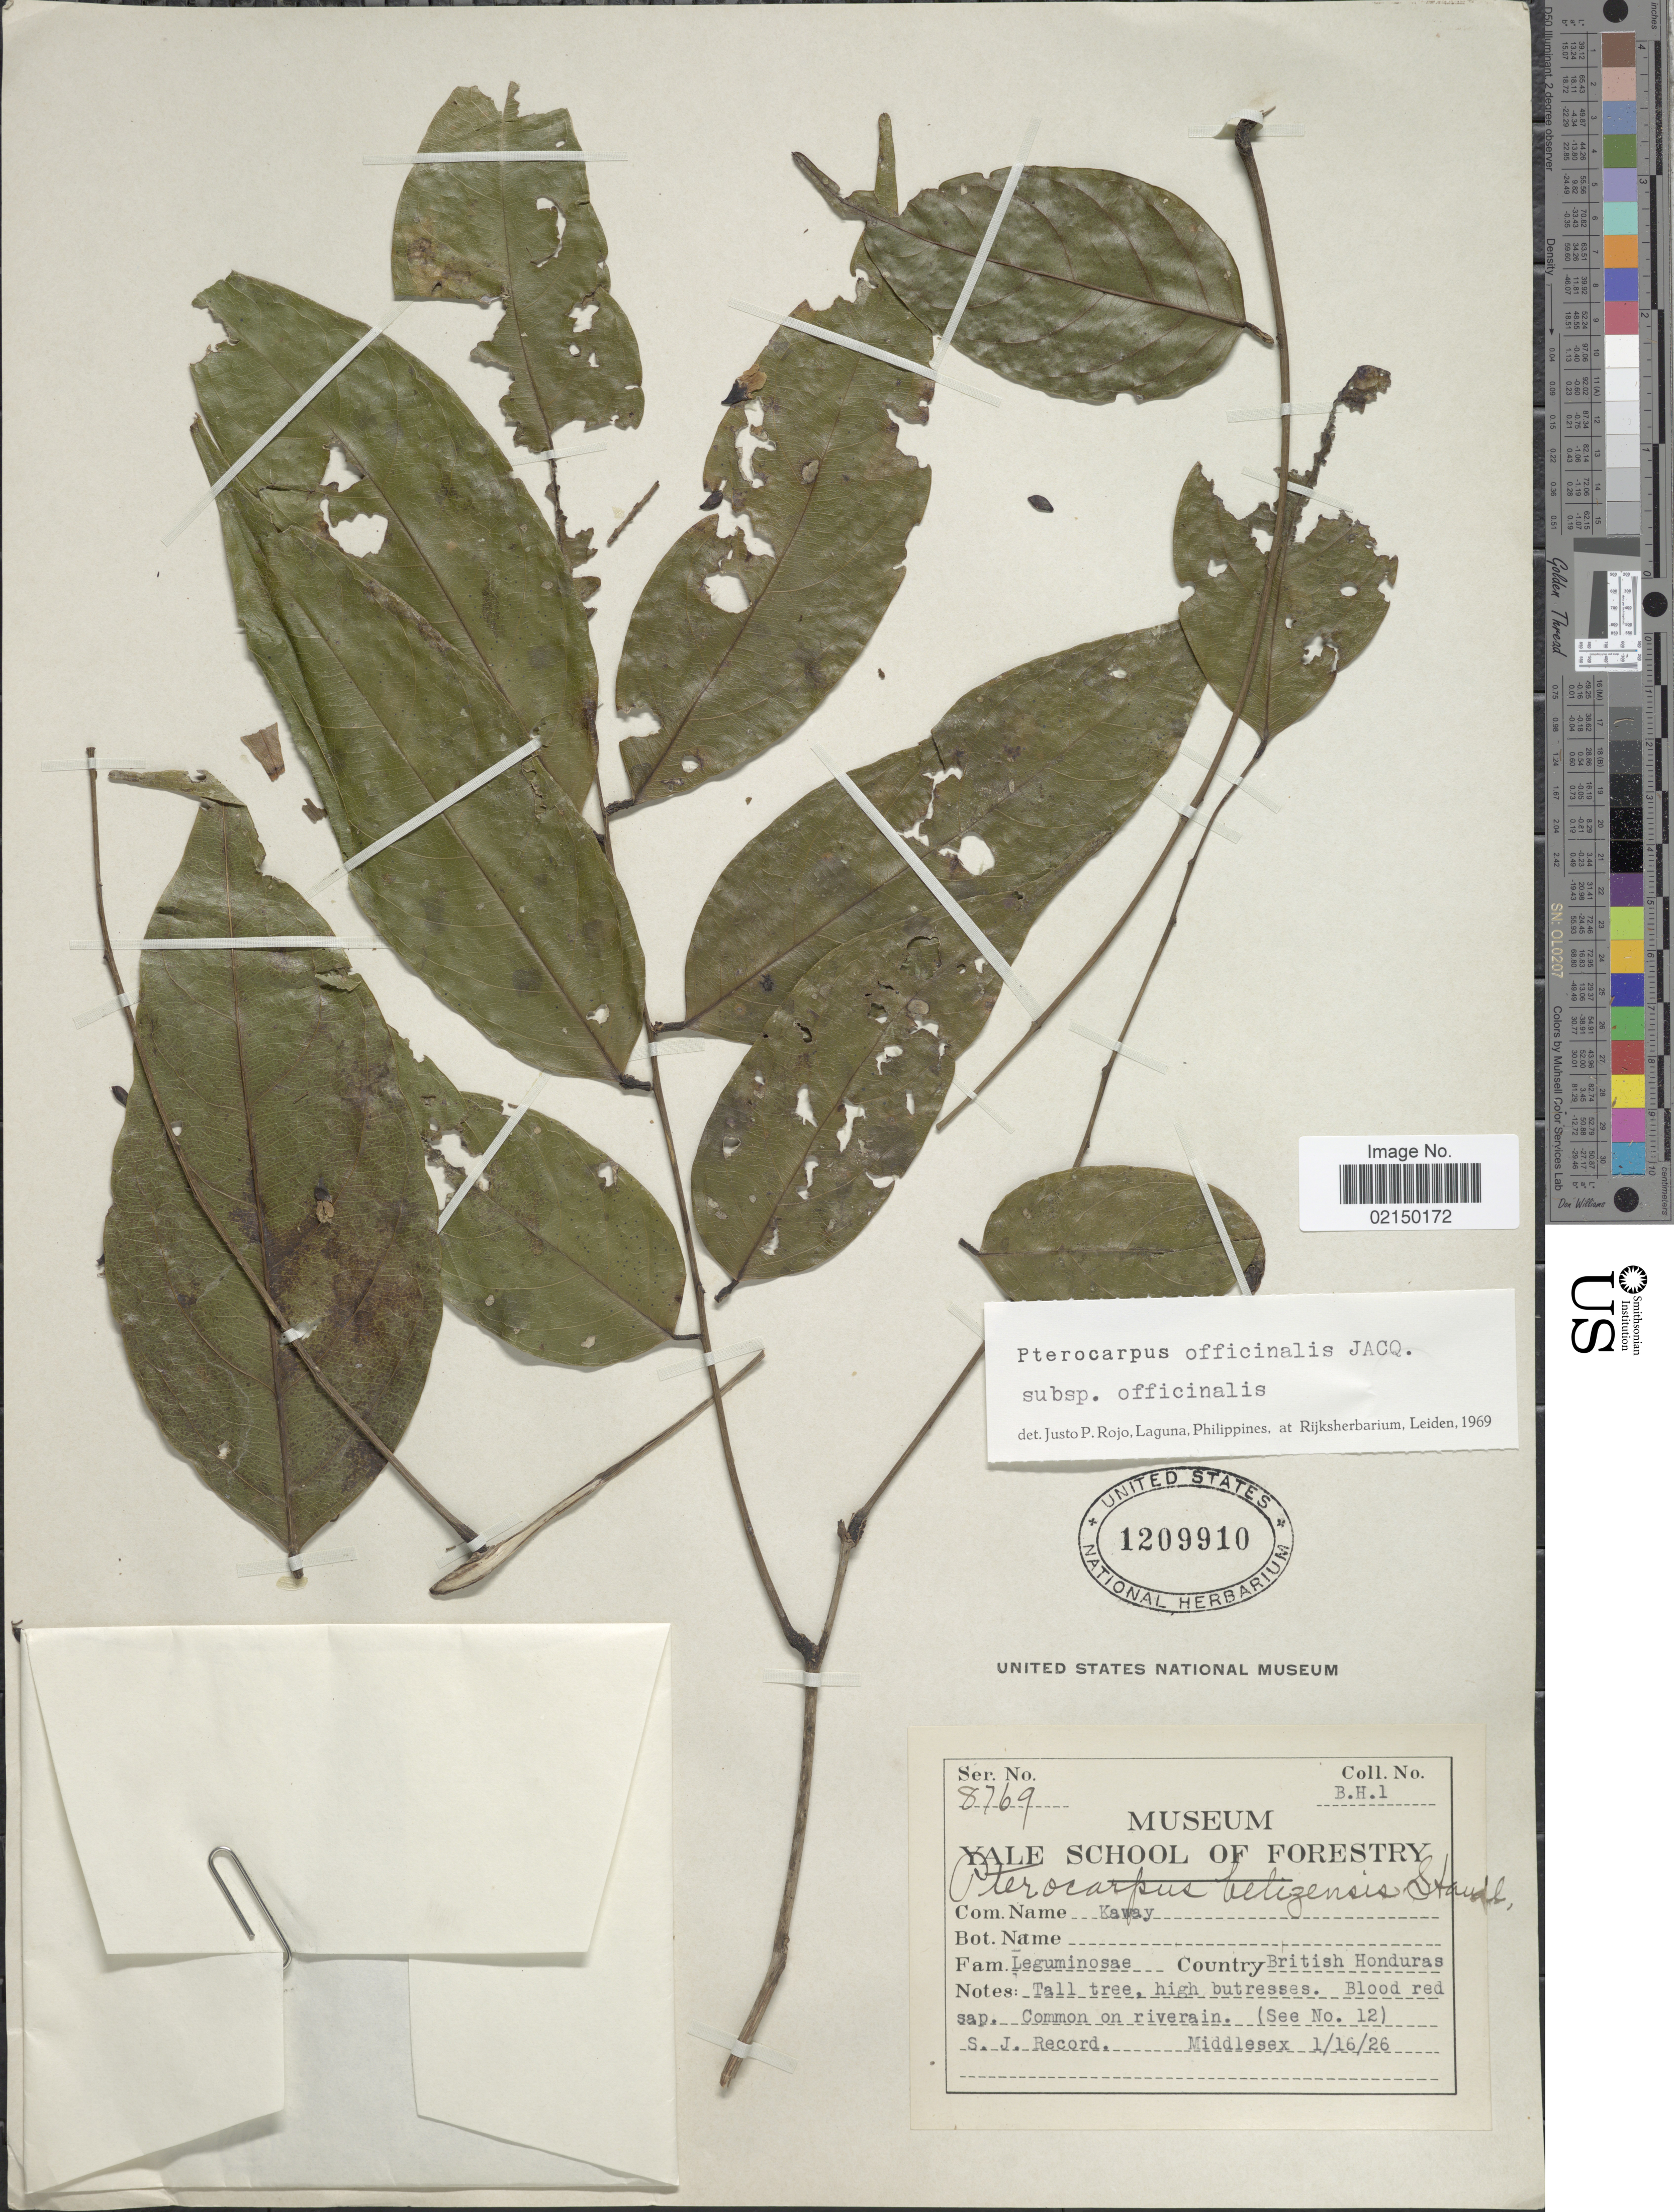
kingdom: Plantae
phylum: Tracheophyta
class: Magnoliopsida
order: Fabales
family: Fabaceae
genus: Pterocarpus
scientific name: Pterocarpus officinalis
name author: Jacq.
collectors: S. J. Record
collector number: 8769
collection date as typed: Transcribed d/m/y: 16/1/26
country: Belize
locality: British Honduras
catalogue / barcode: US 1209910